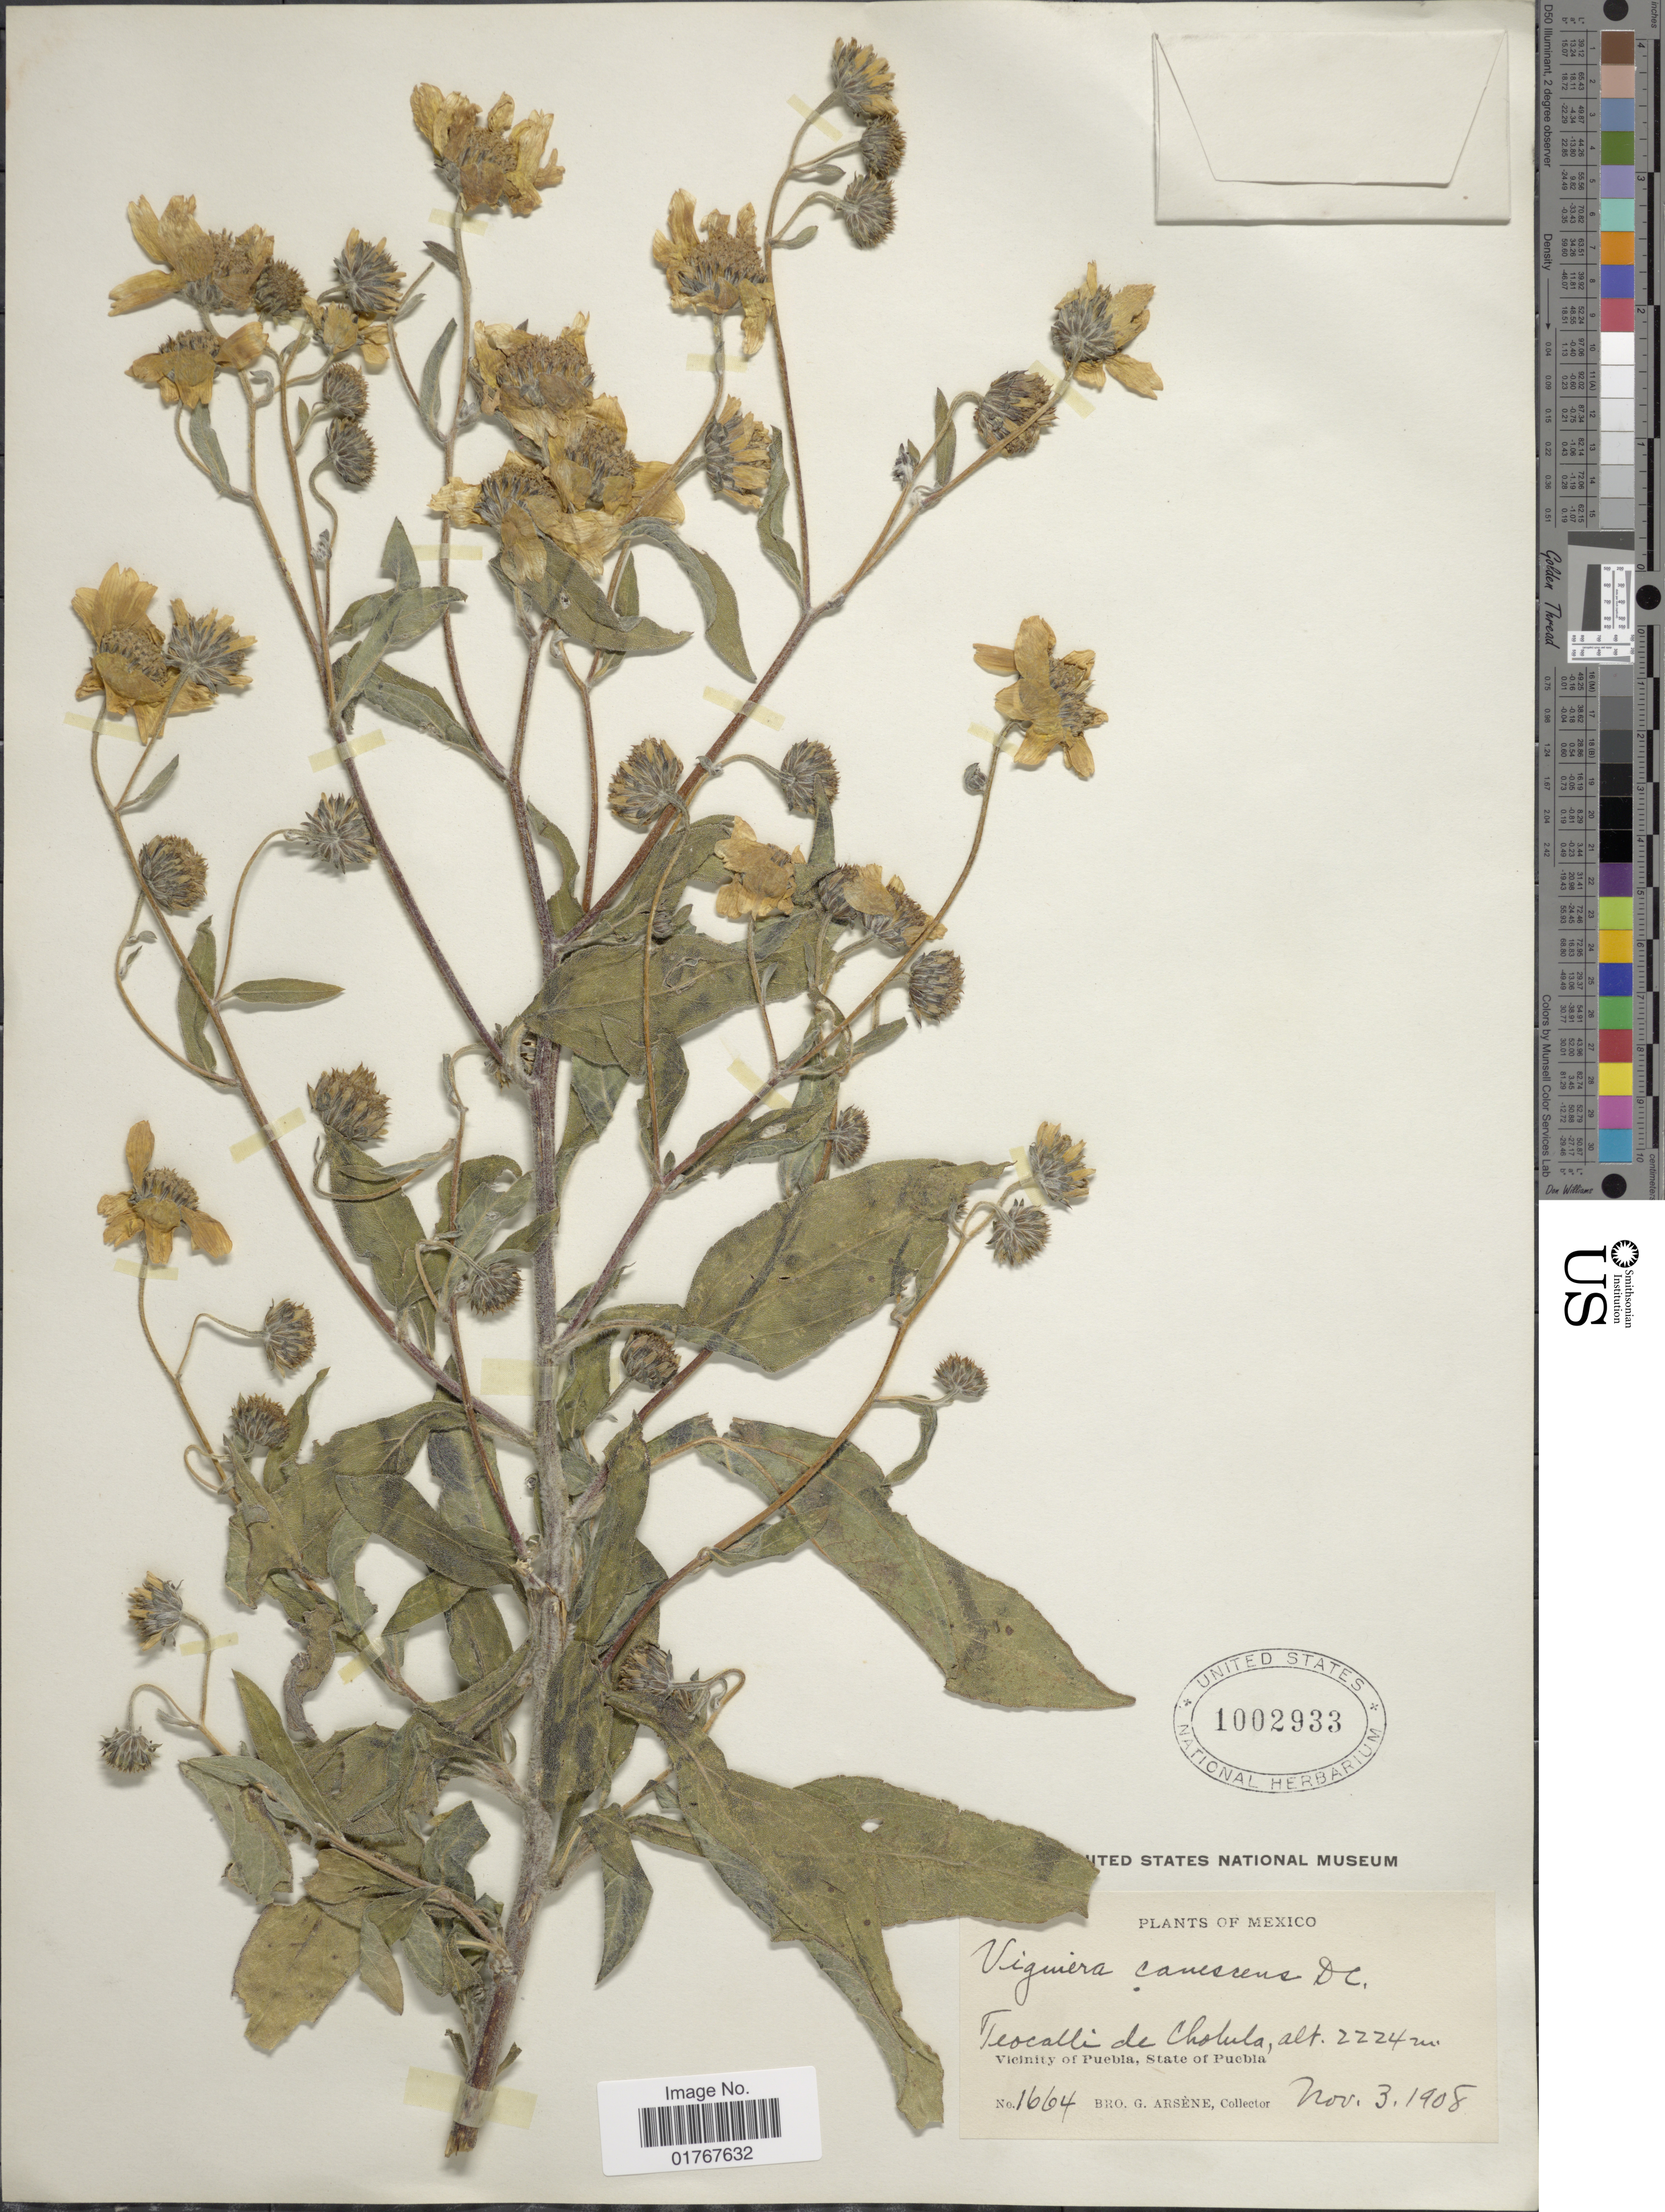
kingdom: Plantae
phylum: Tracheophyta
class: Magnoliopsida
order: Asterales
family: Asteraceae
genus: Viguiera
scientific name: Viguiera canescens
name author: DC.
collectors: Bro. G. Arsène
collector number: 1664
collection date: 1908-11-03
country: Mexico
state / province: Puebla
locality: Teocalli de Cholula, Vicinity of Puebla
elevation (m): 2224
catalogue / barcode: US 1002933